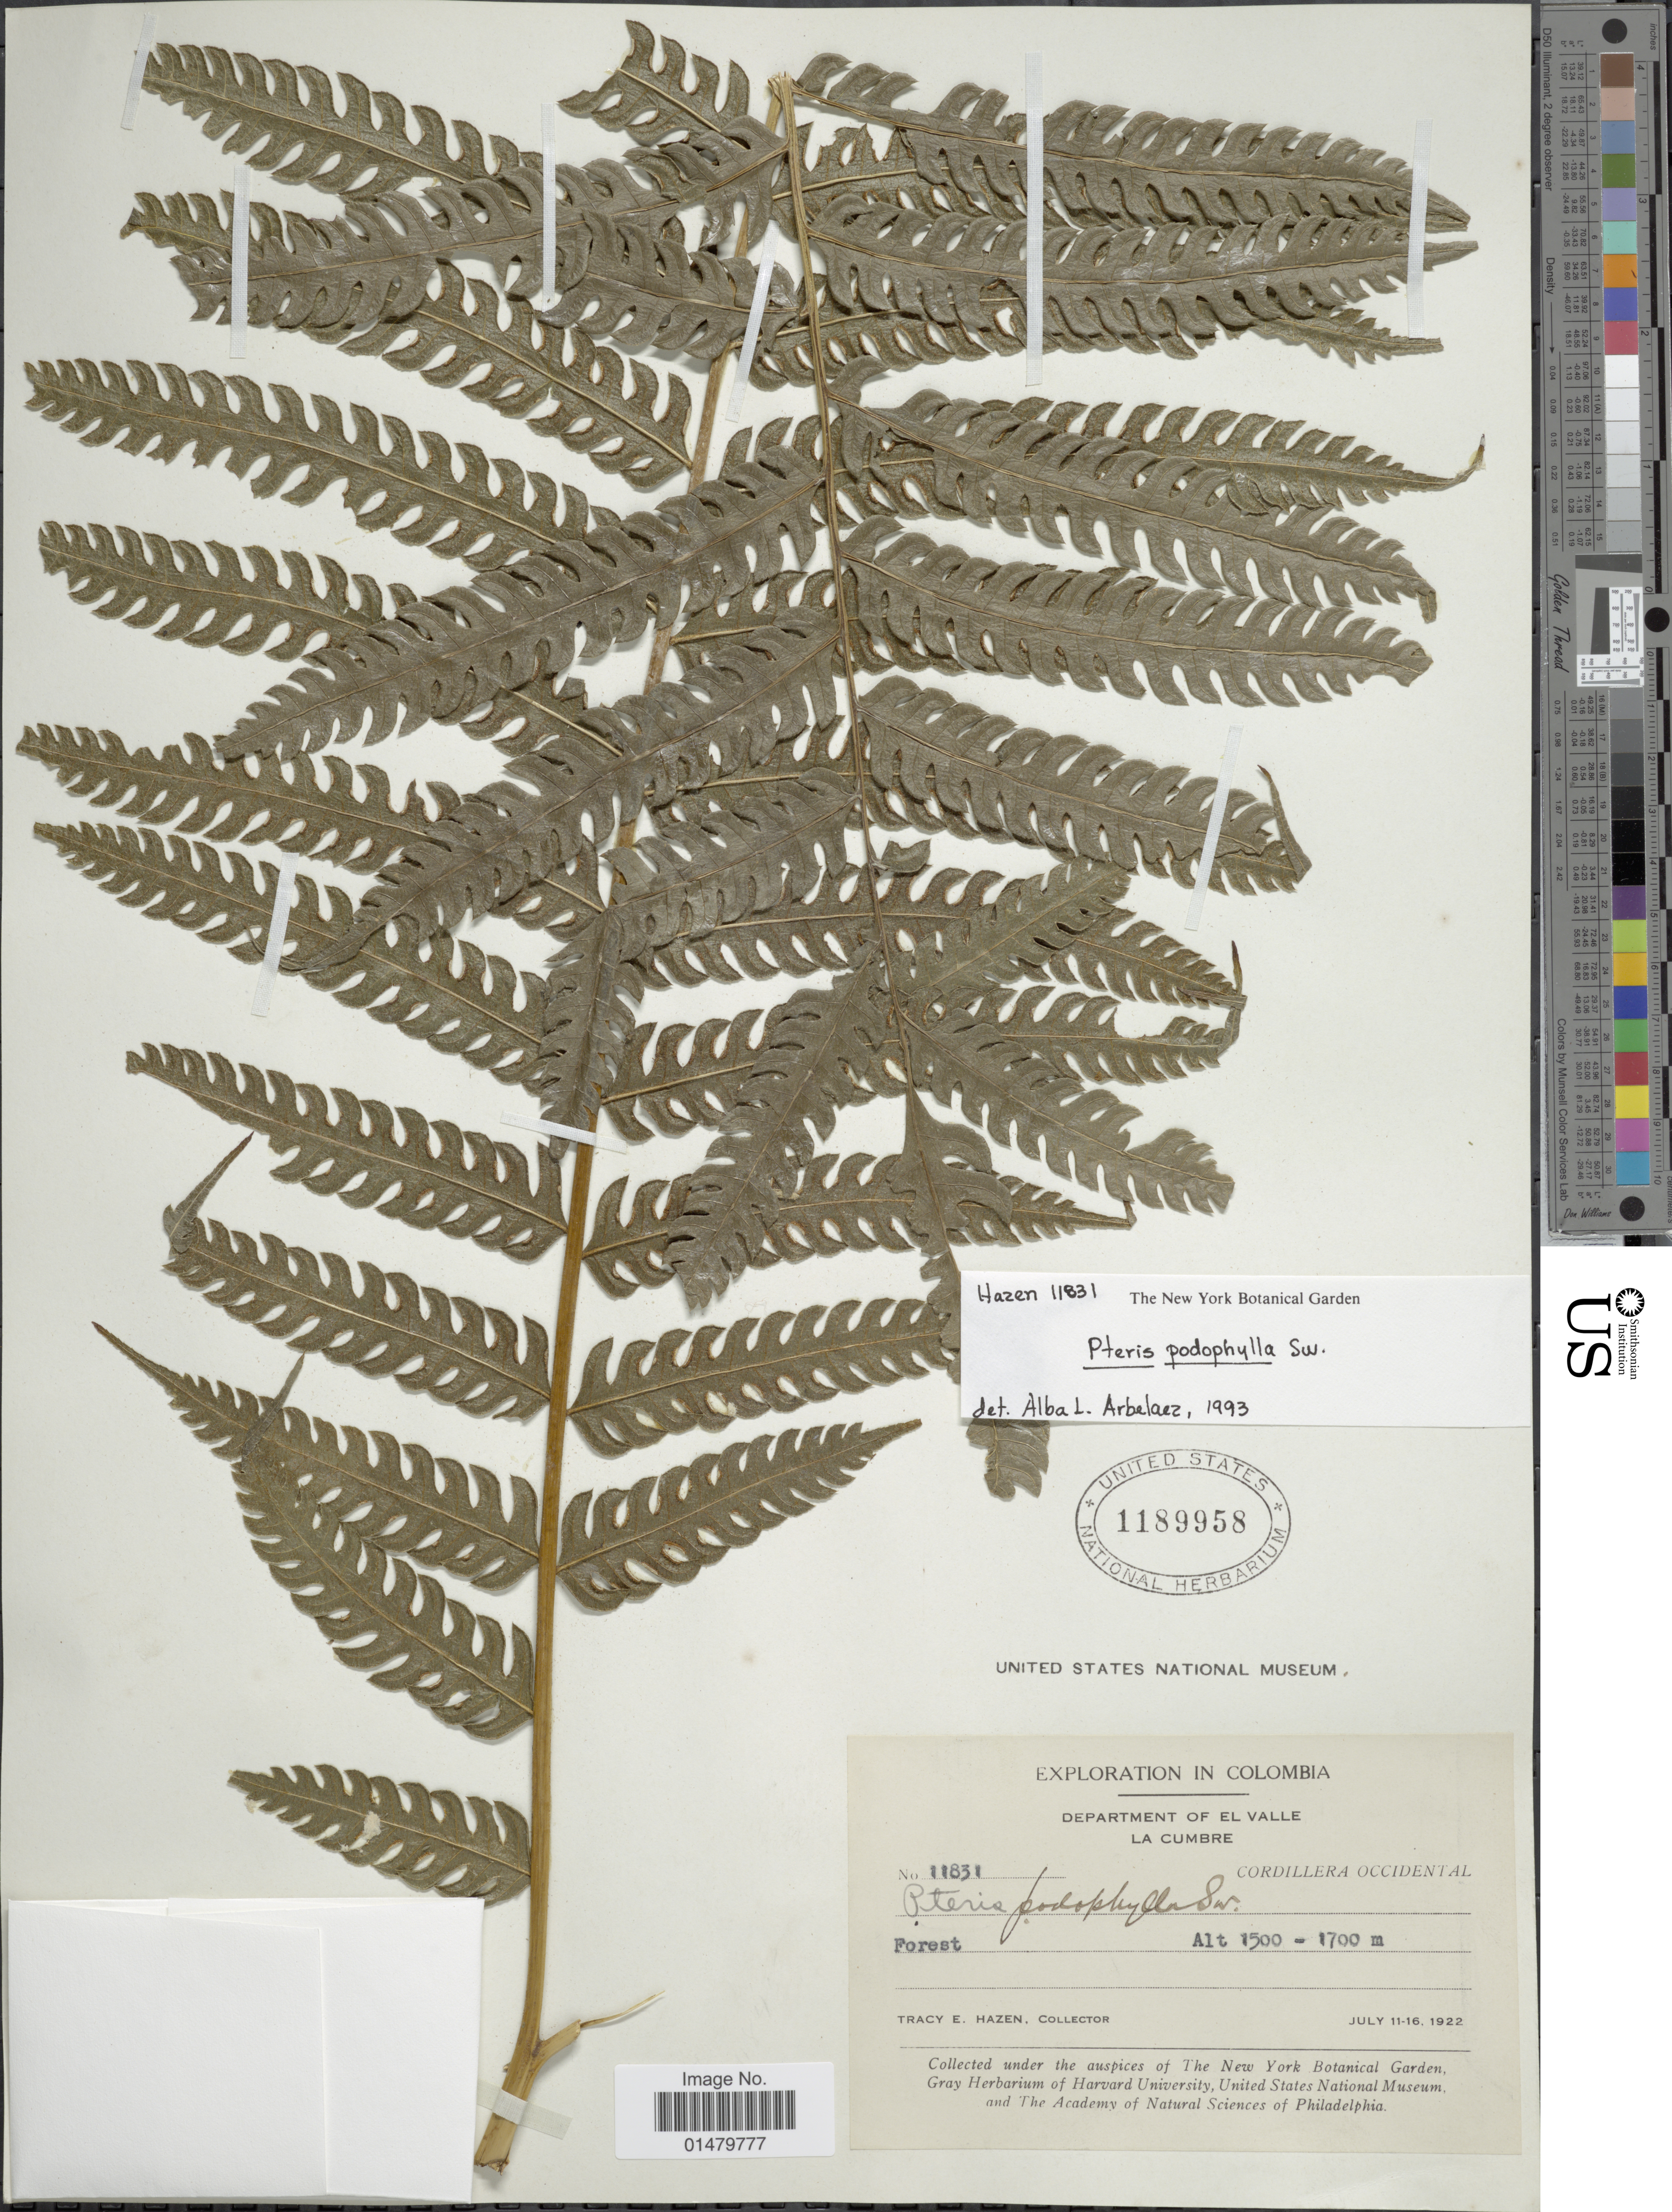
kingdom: Plantae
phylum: Tracheophyta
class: Polypodiopsida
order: Polypodiales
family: Pteridaceae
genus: Pteris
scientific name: Pteris podophylla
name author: Sw.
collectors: T. E. Hazen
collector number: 11831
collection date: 1922-07-11/1922-07-16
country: Colombia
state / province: Valle del Cauca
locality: Department of El Valle. La Cumbre. Cordillera Occidental.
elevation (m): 1500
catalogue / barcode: US 1189958